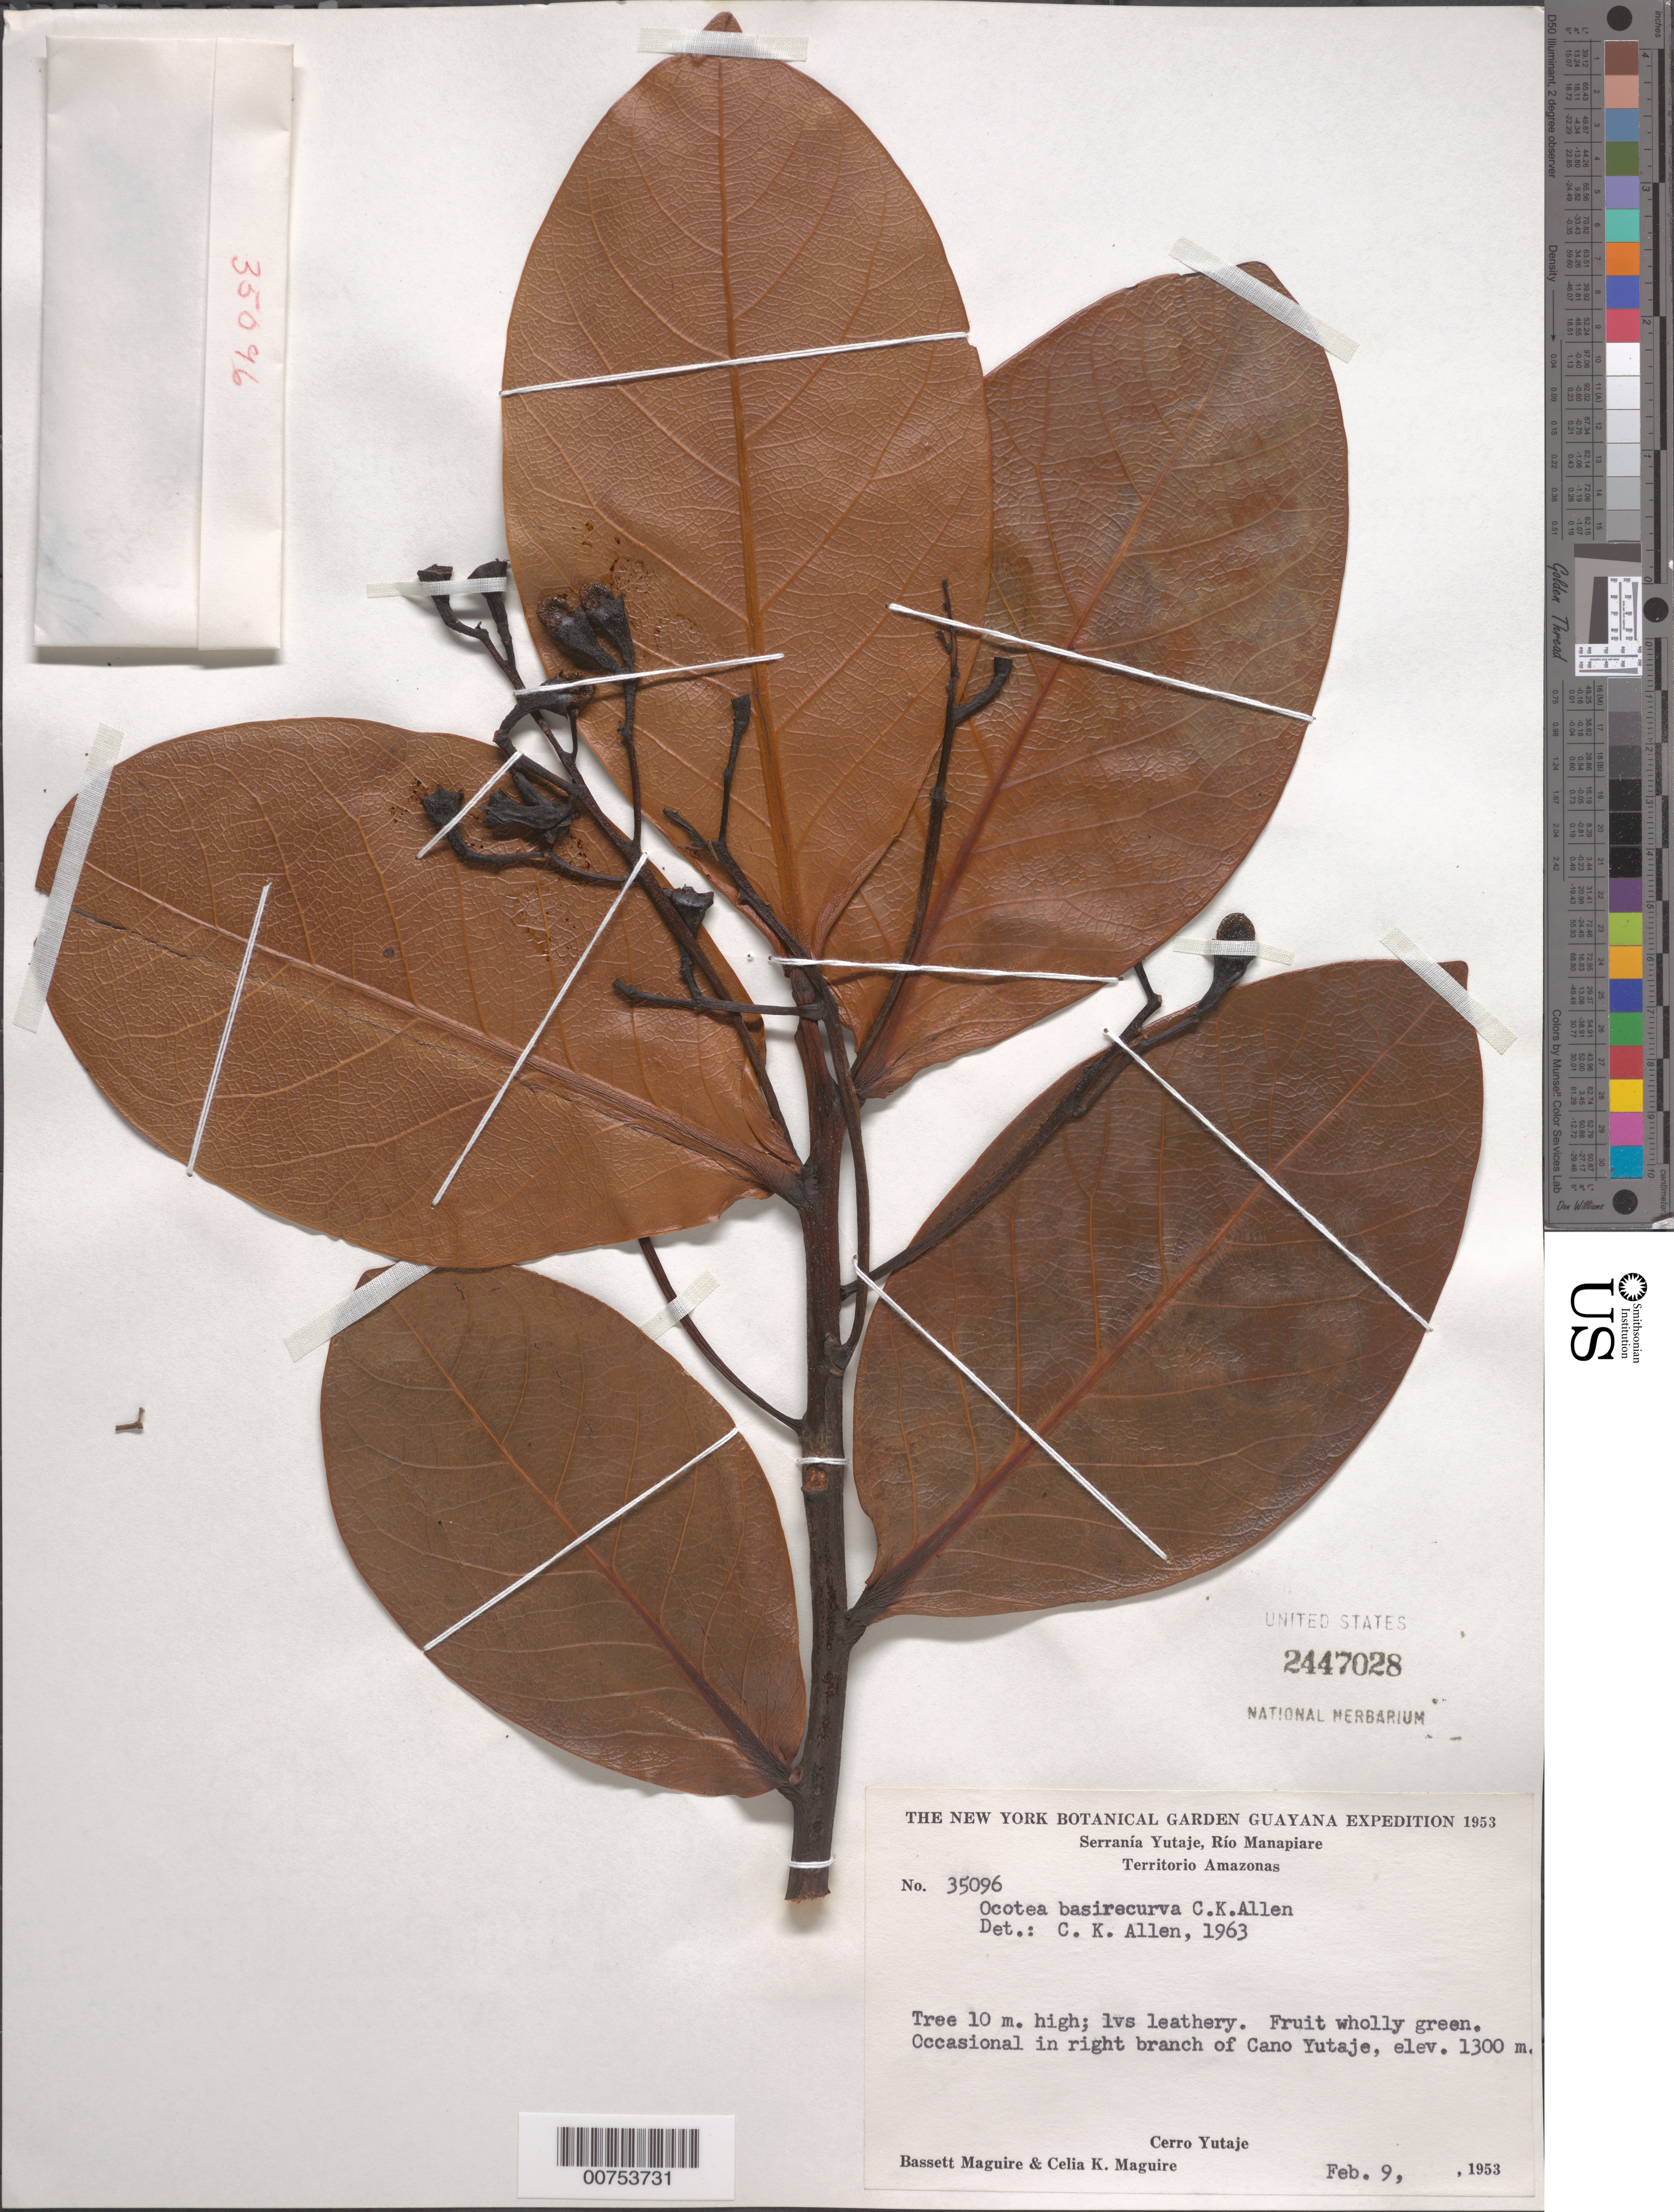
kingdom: Plantae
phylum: Tracheophyta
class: Magnoliopsida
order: Laurales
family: Lauraceae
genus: Ocotea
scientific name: Ocotea basirecurva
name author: C.K. Allen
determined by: Allen, C. K.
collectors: B. Maguire & C. K. Maguire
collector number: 35096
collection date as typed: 9-Feb-53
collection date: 1953-02-09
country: Venezuela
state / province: Amazonas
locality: Serranía Yutajé, Caño Yutajé, Río Manapiare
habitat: Along caño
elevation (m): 1300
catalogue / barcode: US 2447028